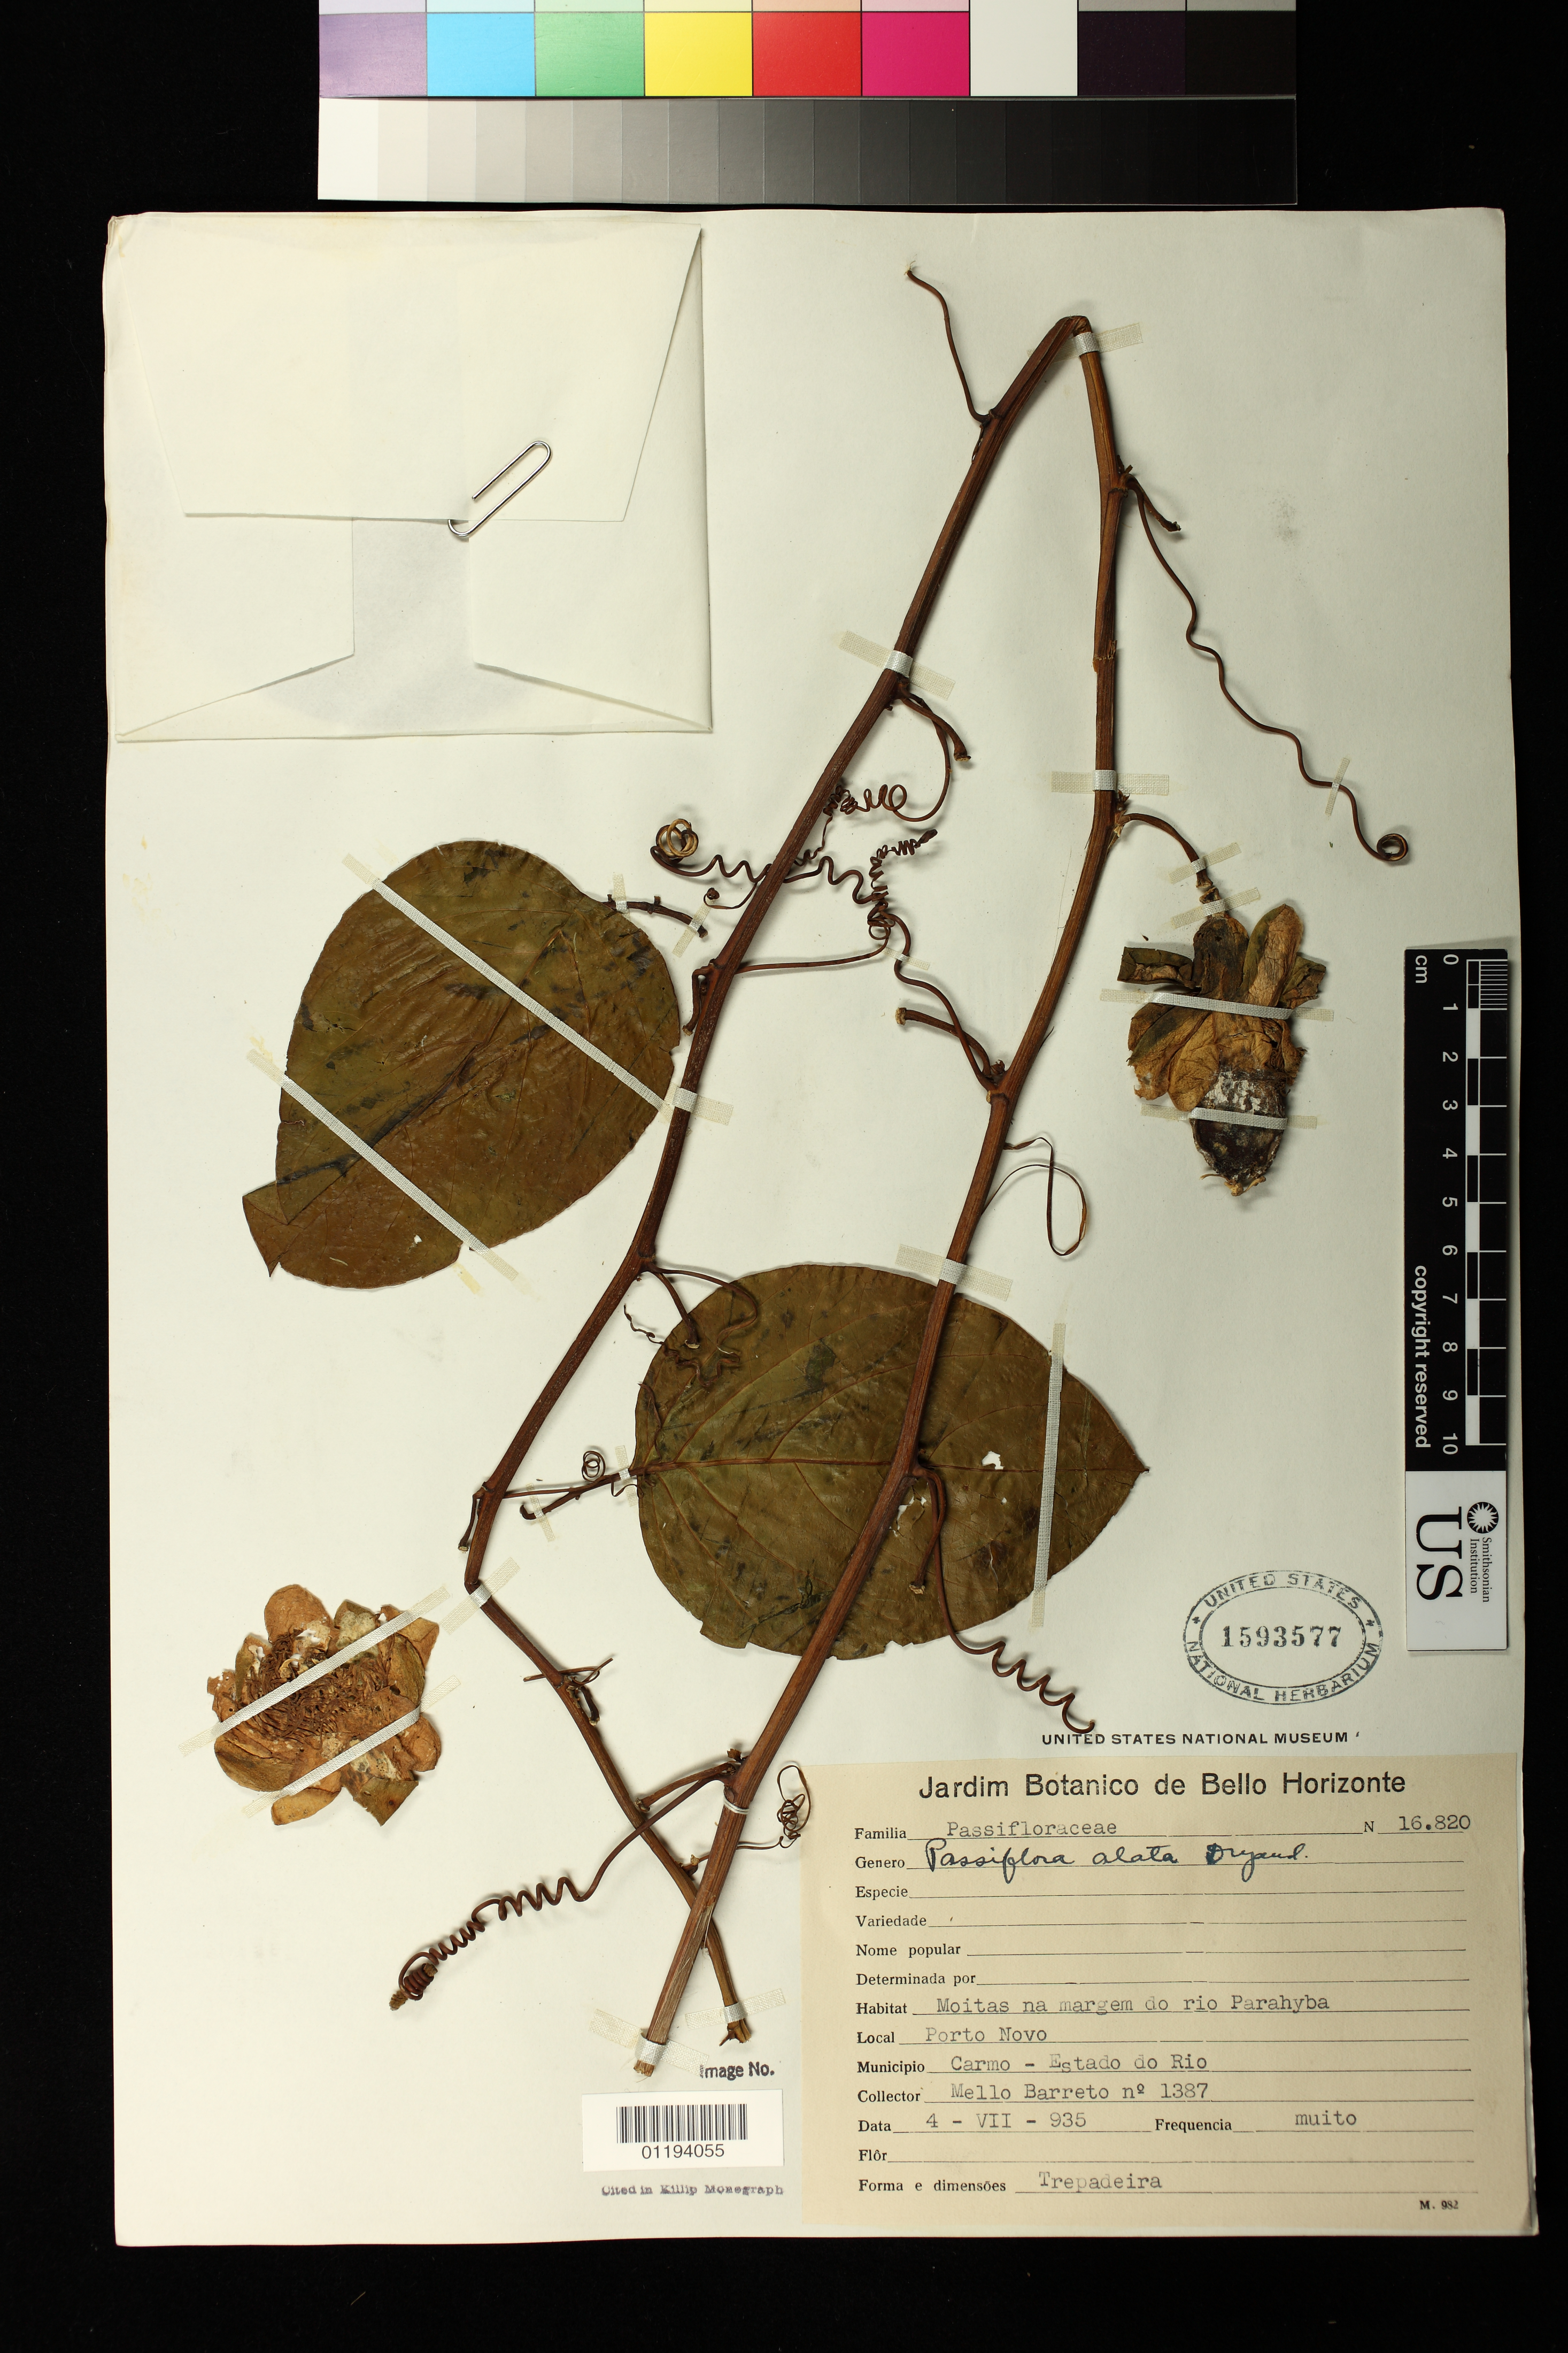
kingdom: Plantae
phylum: Tracheophyta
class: Magnoliopsida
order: Malpighiales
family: Passifloraceae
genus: Passiflora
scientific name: Passiflora alata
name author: Curtis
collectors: M. Barreto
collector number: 1387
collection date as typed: Jul 4 1935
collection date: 1935-07-04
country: Brazil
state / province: Rio de Janeiro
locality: Municipio Carmo, Estado do Rio. Moitas na margem do rio Parahyba [Paraiba].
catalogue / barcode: US 1593577